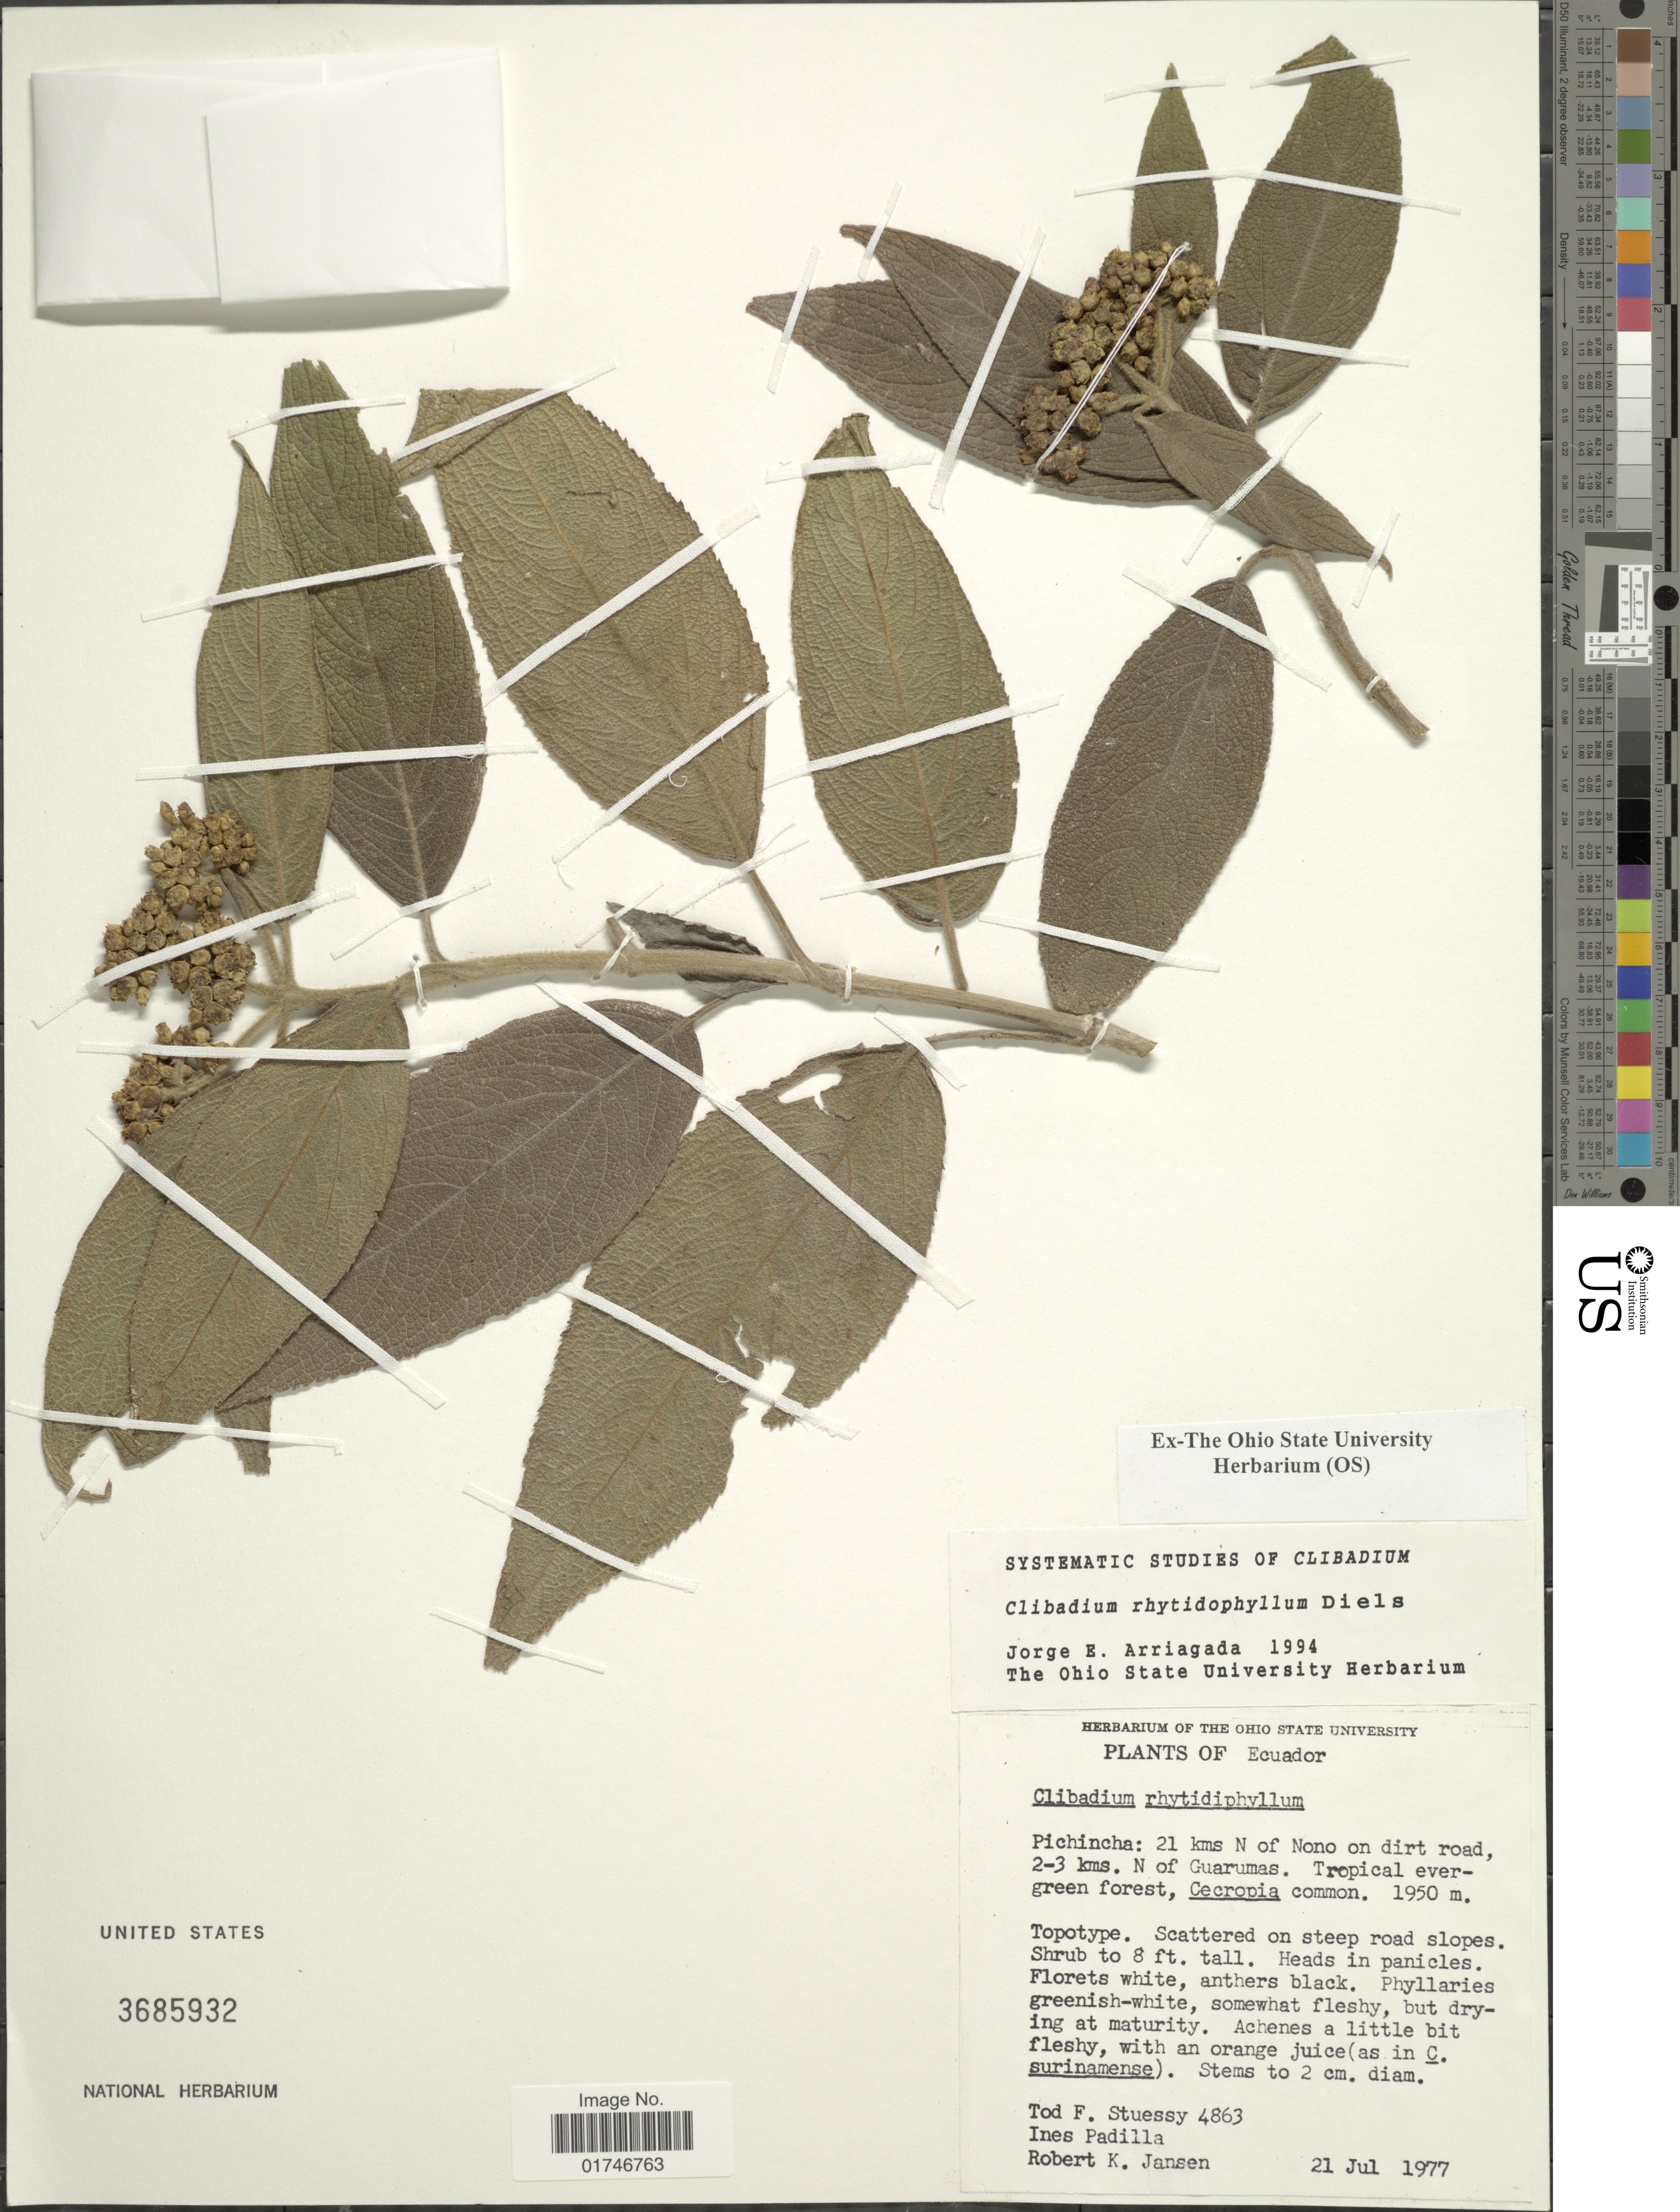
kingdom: Plantae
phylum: Tracheophyta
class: Magnoliopsida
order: Asterales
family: Asteraceae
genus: Clibadium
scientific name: Clibadium rhytidophyllum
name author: Diels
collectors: T. Stuessy, I. Padilla & R. K. Jansen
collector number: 4863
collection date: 1977-07-21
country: Ecuador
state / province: Pichincha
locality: Pichincha: 21 kms N of Nono on dirt road, 2-3 kms. N of Guarumas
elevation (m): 1950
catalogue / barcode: US 3685932